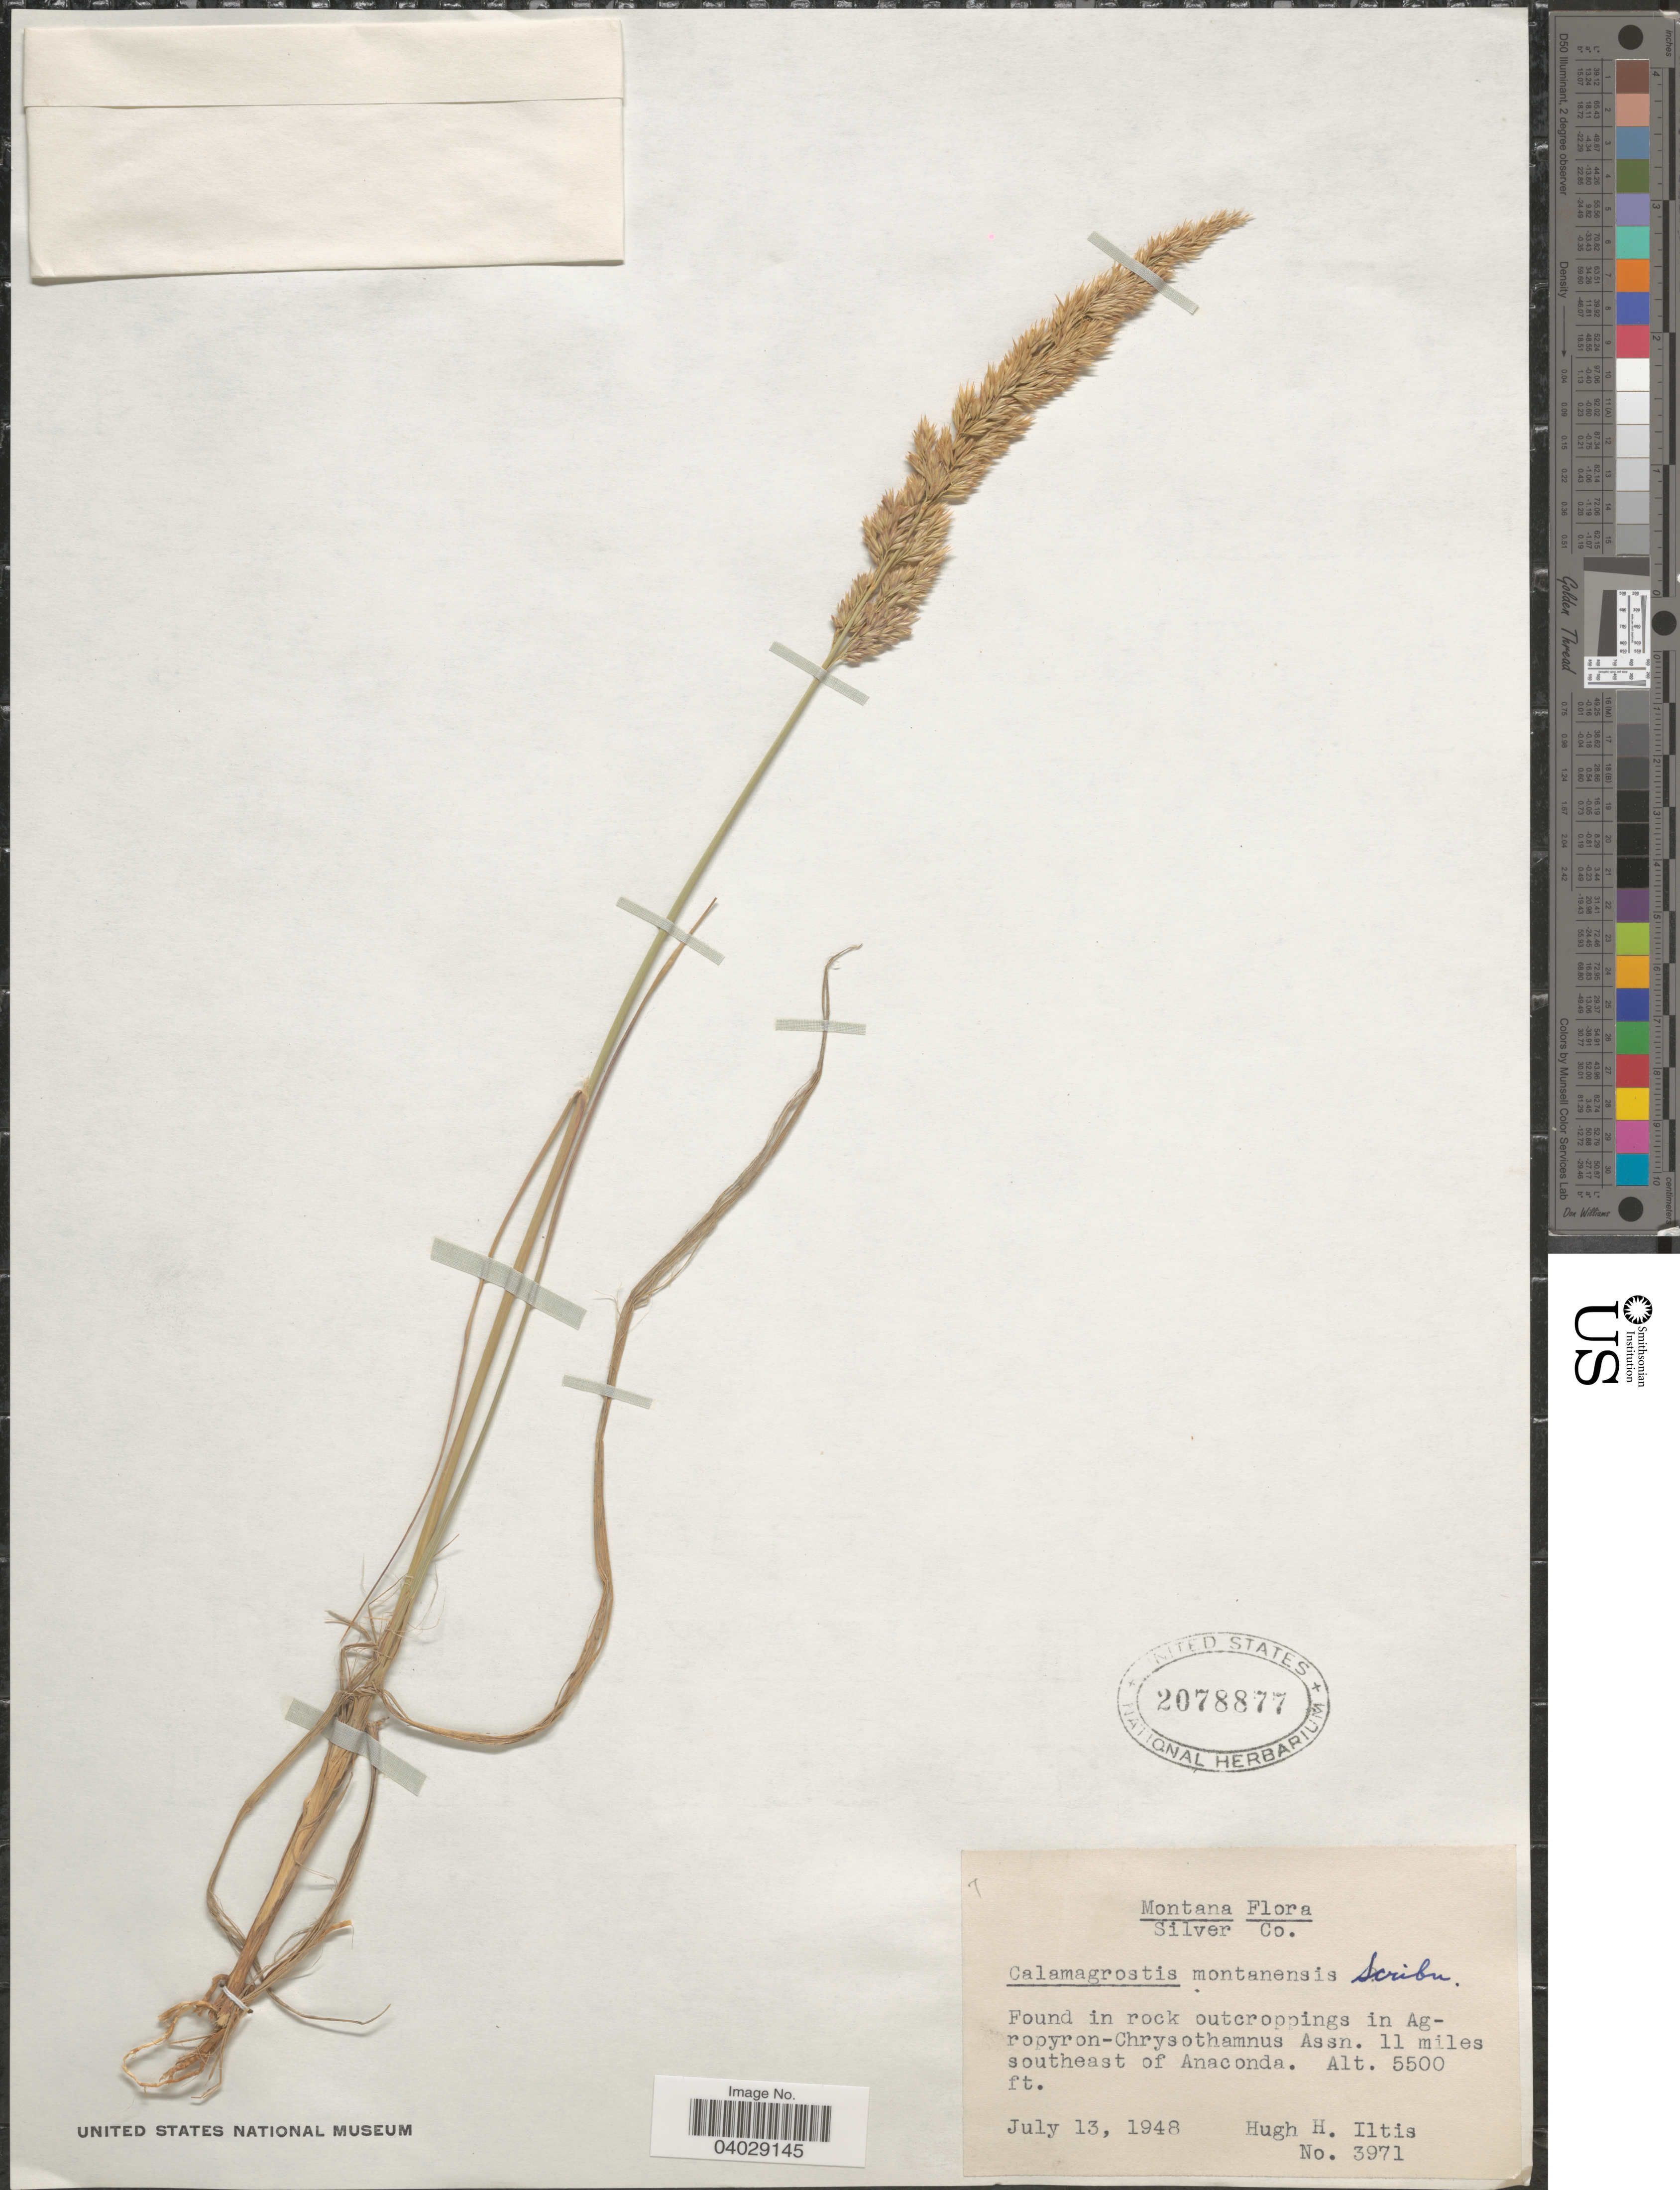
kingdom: Plantae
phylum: Tracheophyta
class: Liliopsida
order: Poales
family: Poaceae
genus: Calamagrostis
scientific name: Calamagrostis montanensis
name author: Scribn. ex Vasey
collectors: H. H. Iltis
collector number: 3971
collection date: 1948-07-13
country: United States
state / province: Montana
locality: Silver Co. 11 miles southeast of Anaconda.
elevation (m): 1676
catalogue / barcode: US 2078877